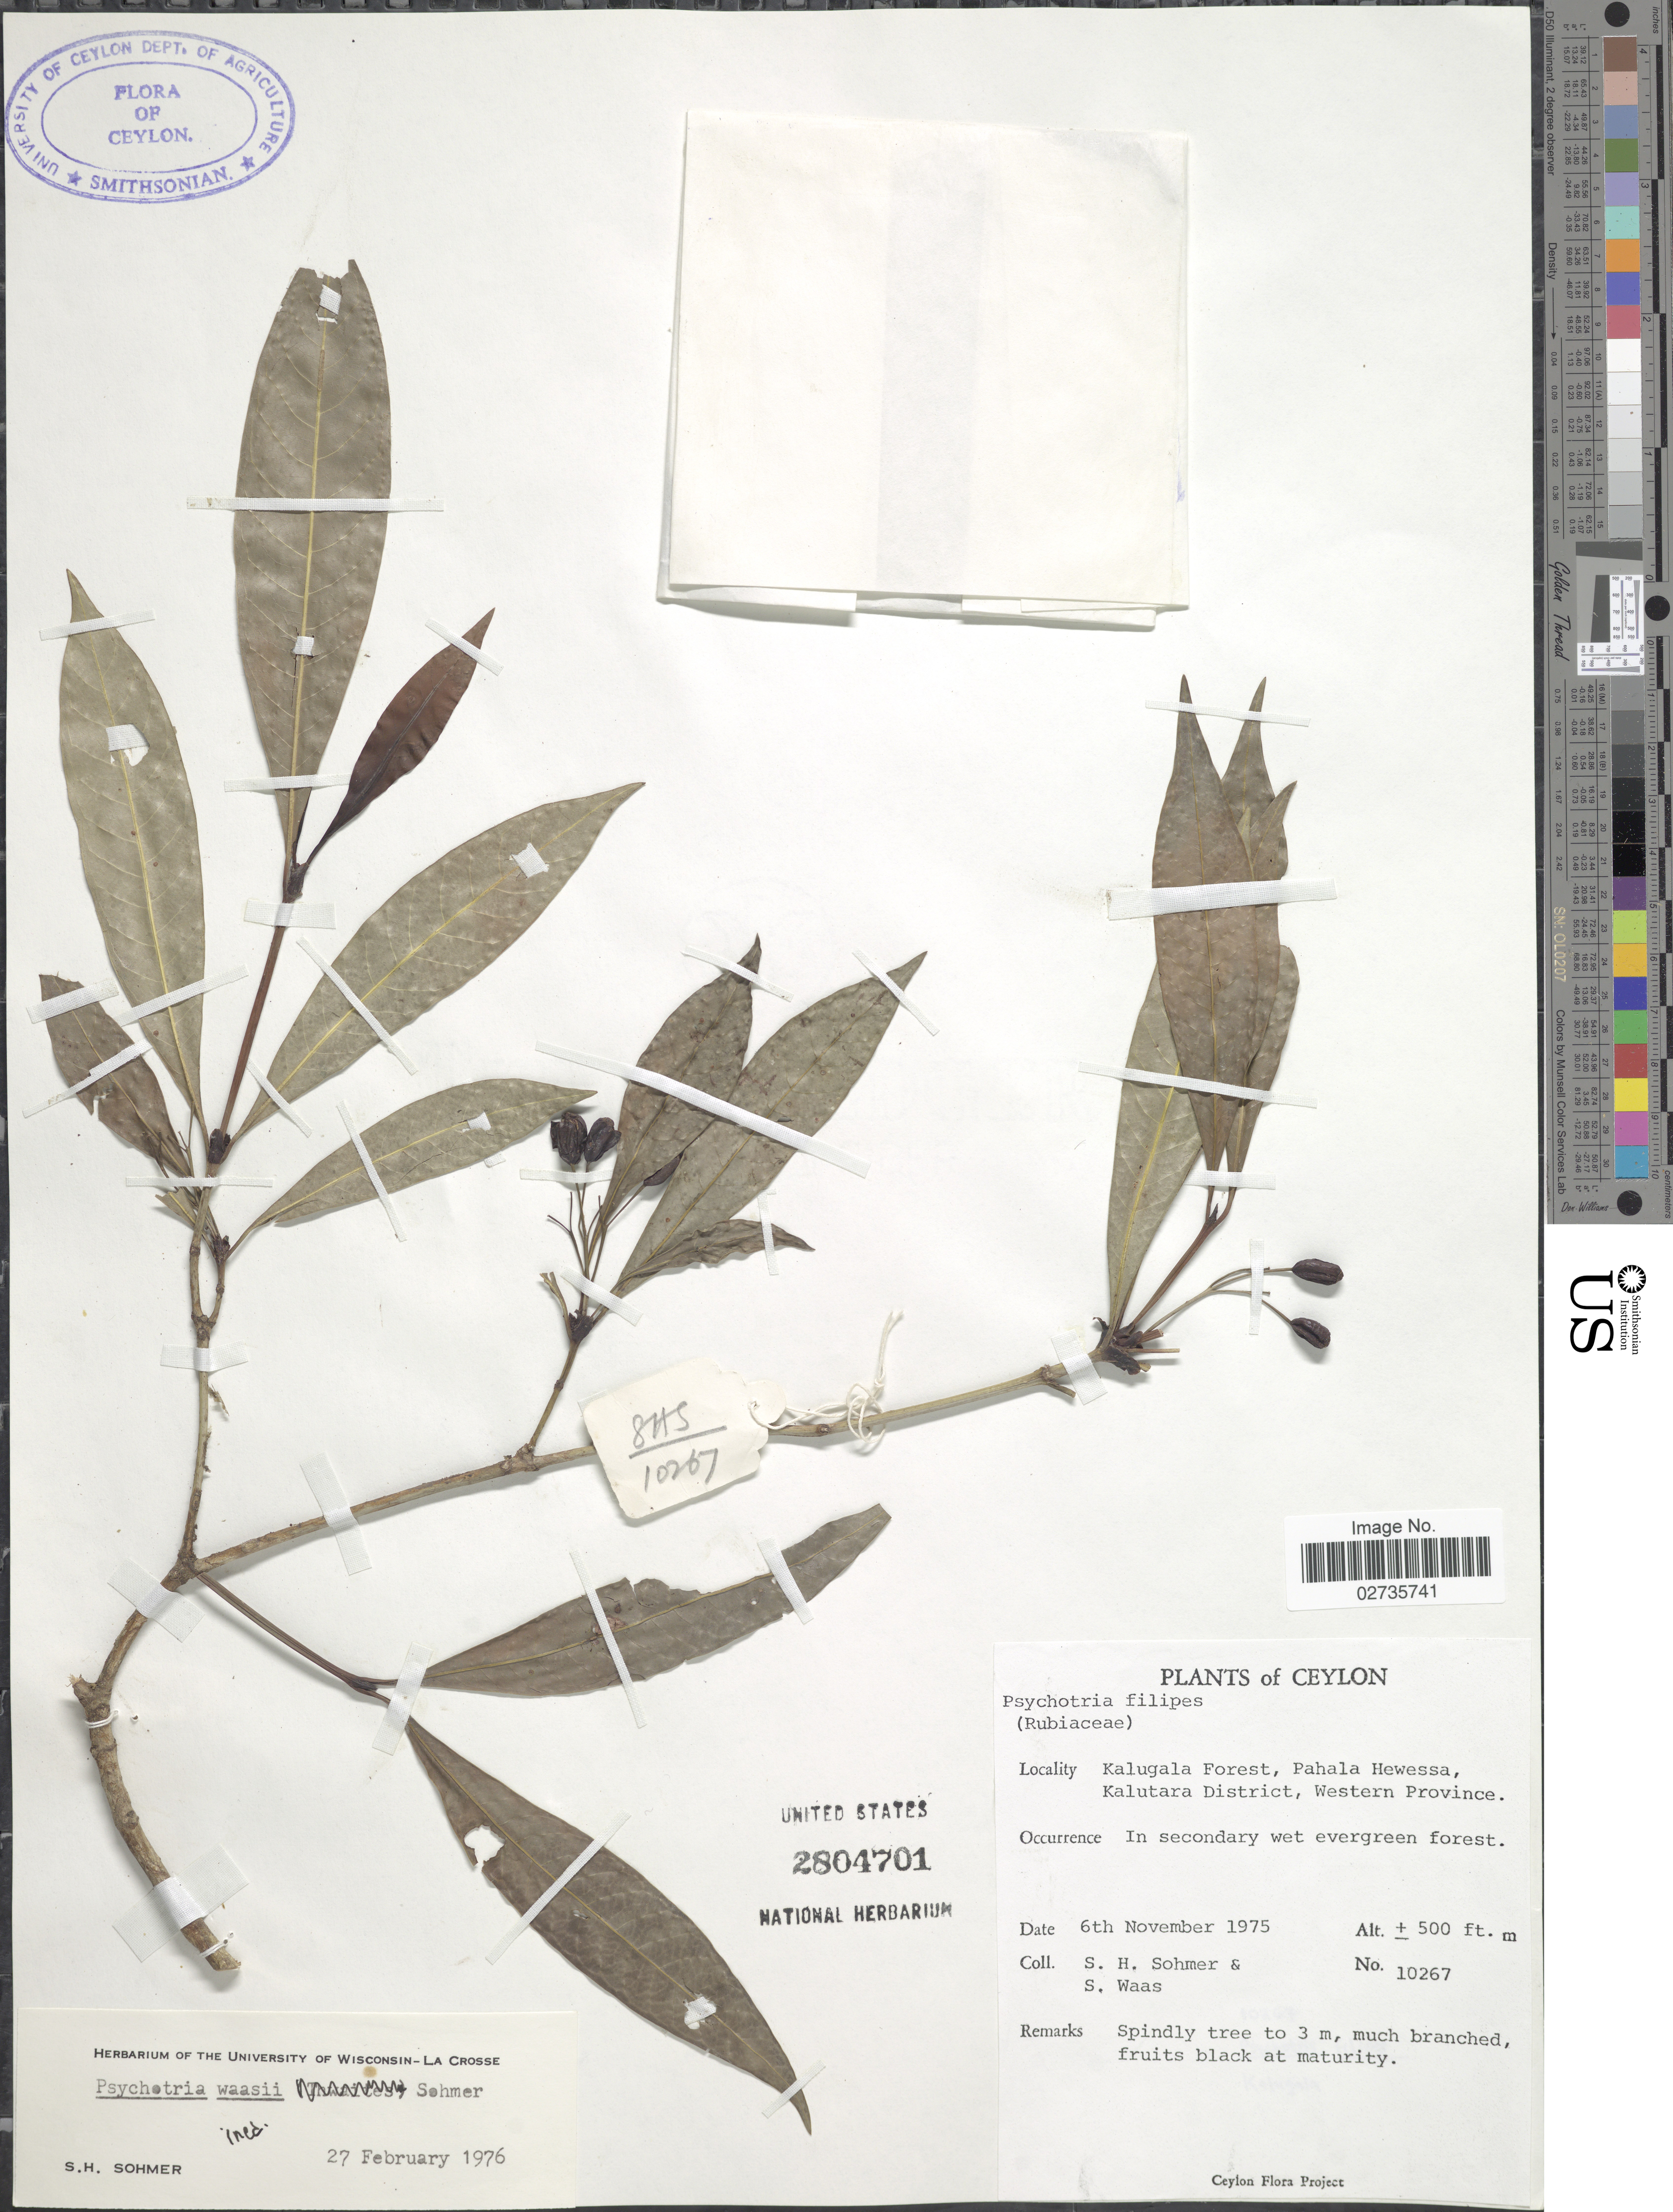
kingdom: Plantae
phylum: Tracheophyta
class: Magnoliopsida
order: Gentianales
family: Rubiaceae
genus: Psychotria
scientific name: Psychotria waasii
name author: Sohmer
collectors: S. H. Sohmer & S. Waas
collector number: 10267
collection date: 1975-11-06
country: Sri Lanka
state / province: Western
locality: Ceylon, Kitulgala Forest, Pahala Hewessa, Kalutara District, In secondary wet evergreen forest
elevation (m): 152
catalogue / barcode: US 2804701